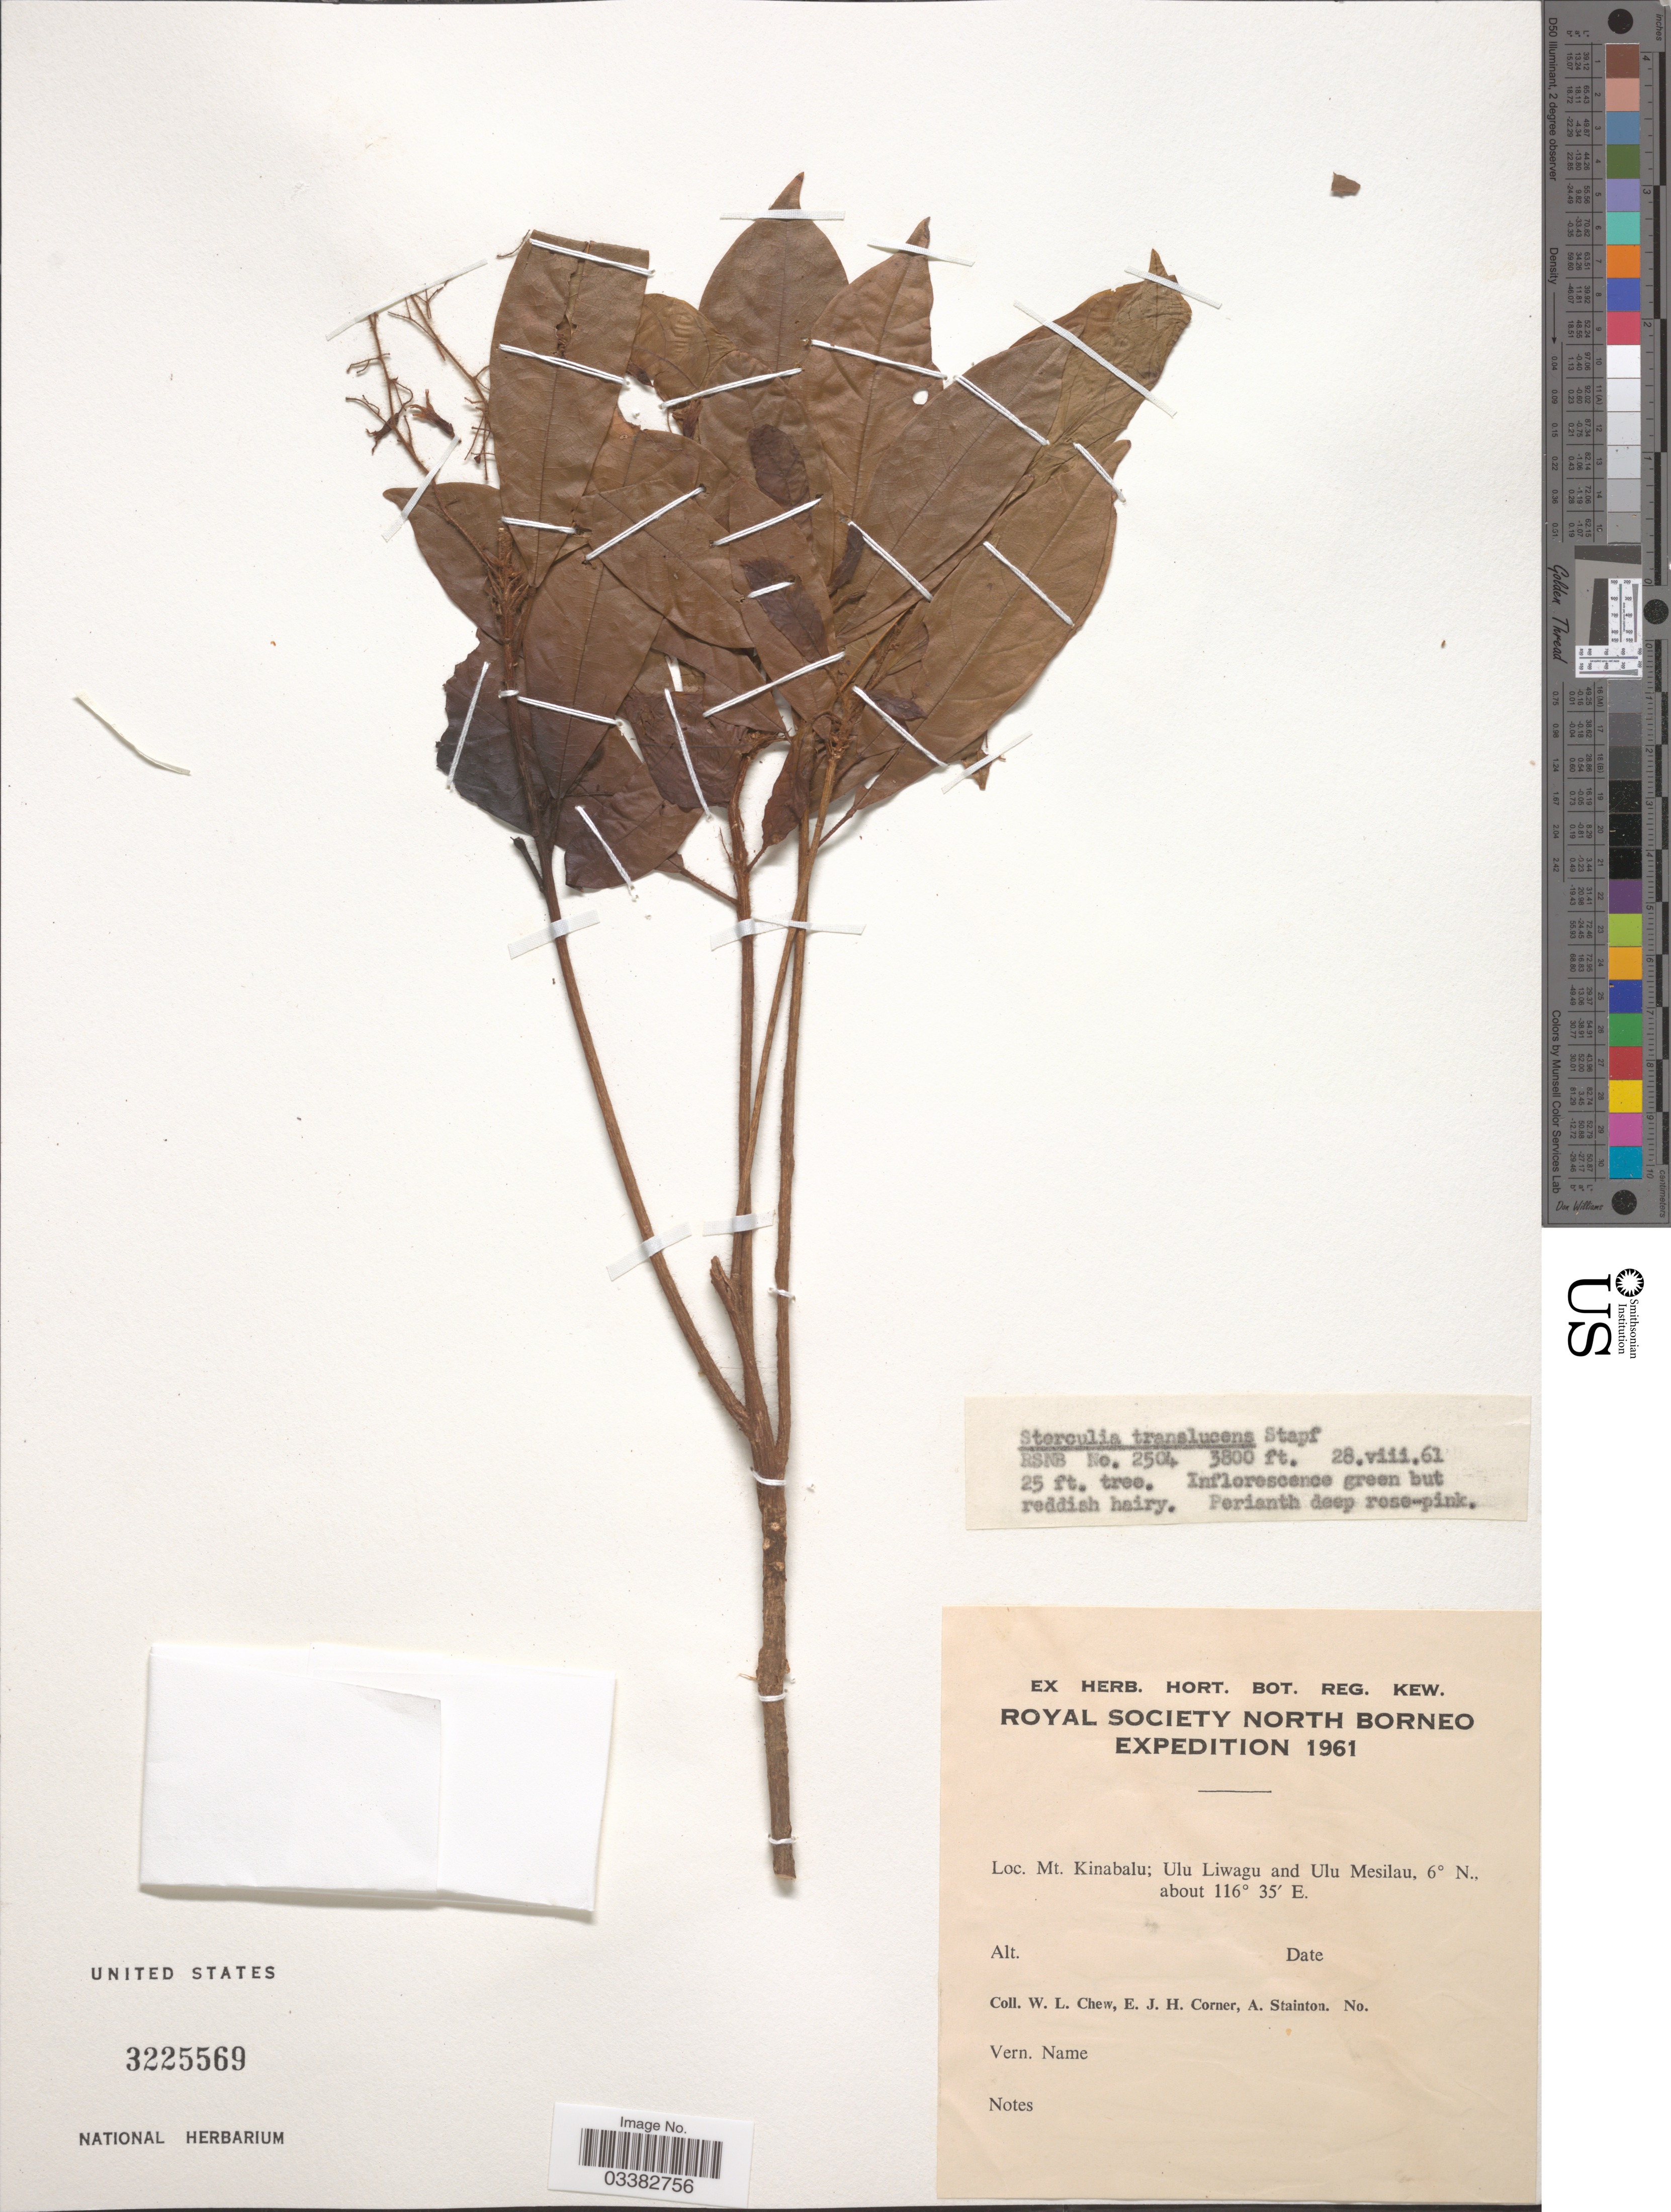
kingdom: Plantae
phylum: Tracheophyta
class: Magnoliopsida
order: Malvales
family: Malvaceae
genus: Sterculia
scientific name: Sterculia translucens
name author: Stapf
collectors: W. Chew, E. Corner & A. Stainton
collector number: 2504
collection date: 1961-08-28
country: Malaysia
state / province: Sabah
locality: Mt. Kinabalu; Ulu Liwagu and Ulu Mesilau.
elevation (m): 1158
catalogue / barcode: US 3225569